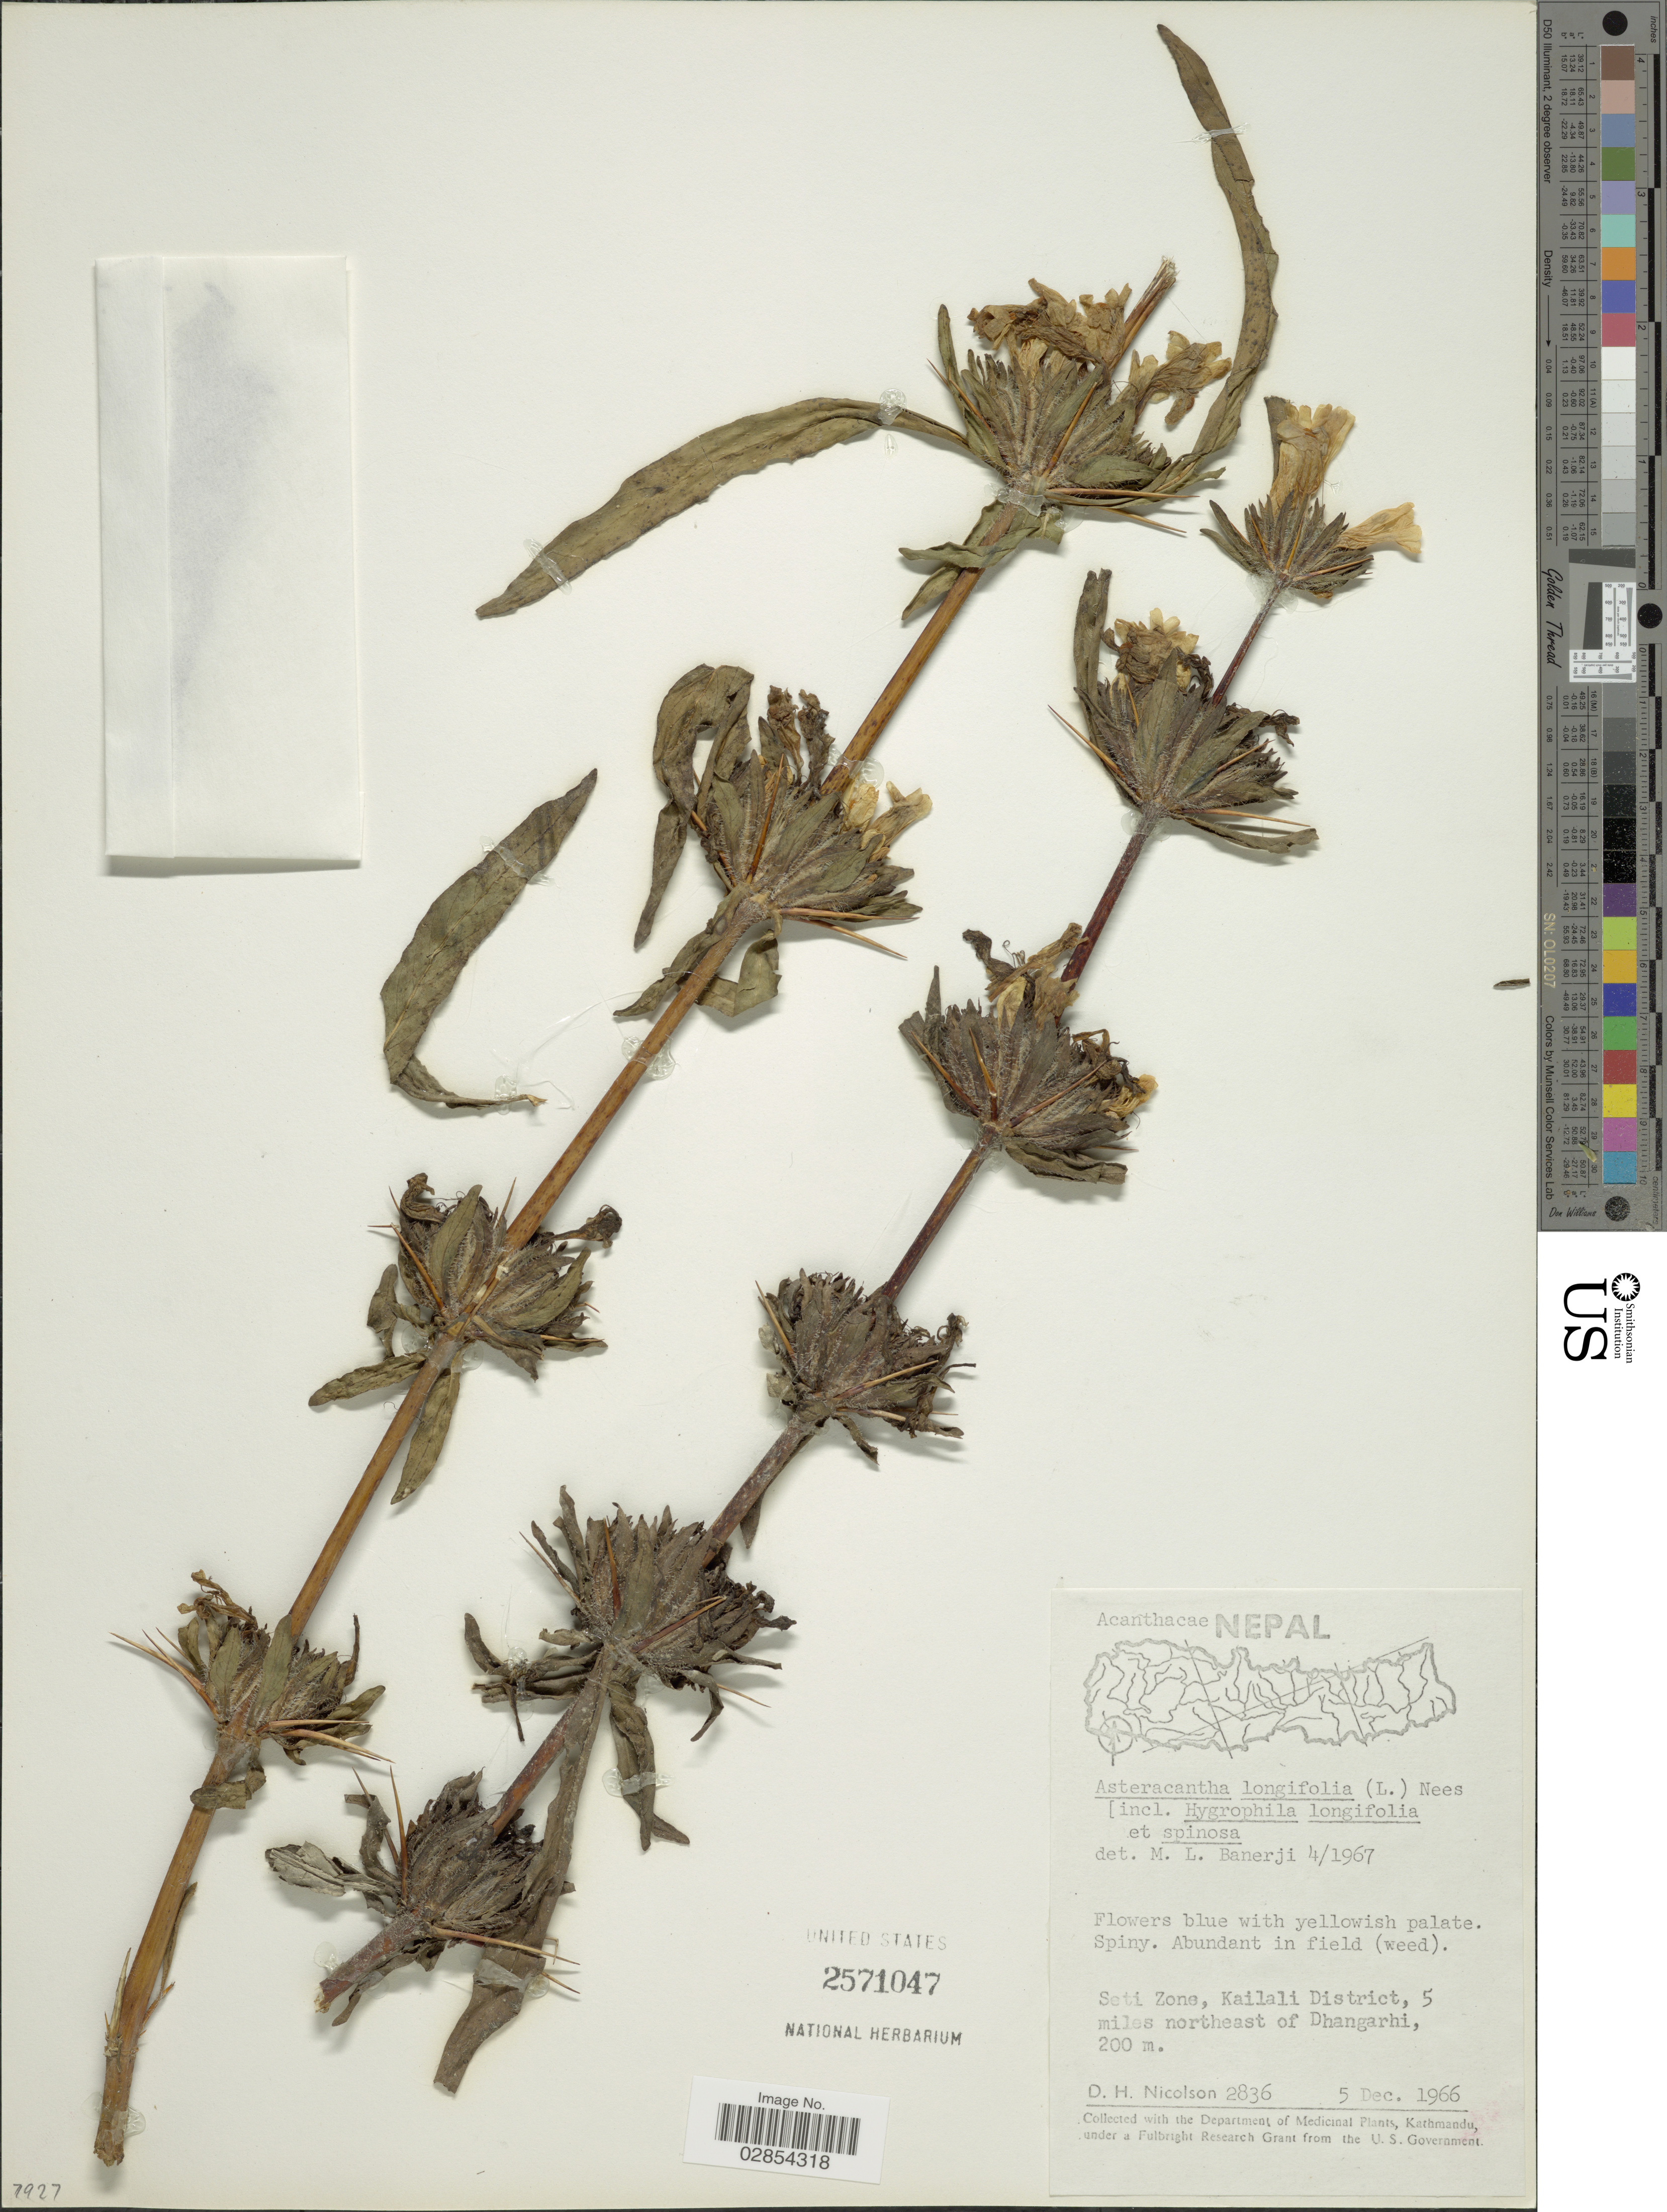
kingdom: Plantae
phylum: Tracheophyta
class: Magnoliopsida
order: Lamiales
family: Acanthaceae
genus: Asteracantha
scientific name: Asteracantha auriculata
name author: Nees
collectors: D. H. Nicolson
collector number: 2836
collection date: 1966-12-05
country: Nepal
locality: Seti Zone, Kailali District, 5 miles northeast of Dhangarhi.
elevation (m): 200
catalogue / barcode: US 2571047